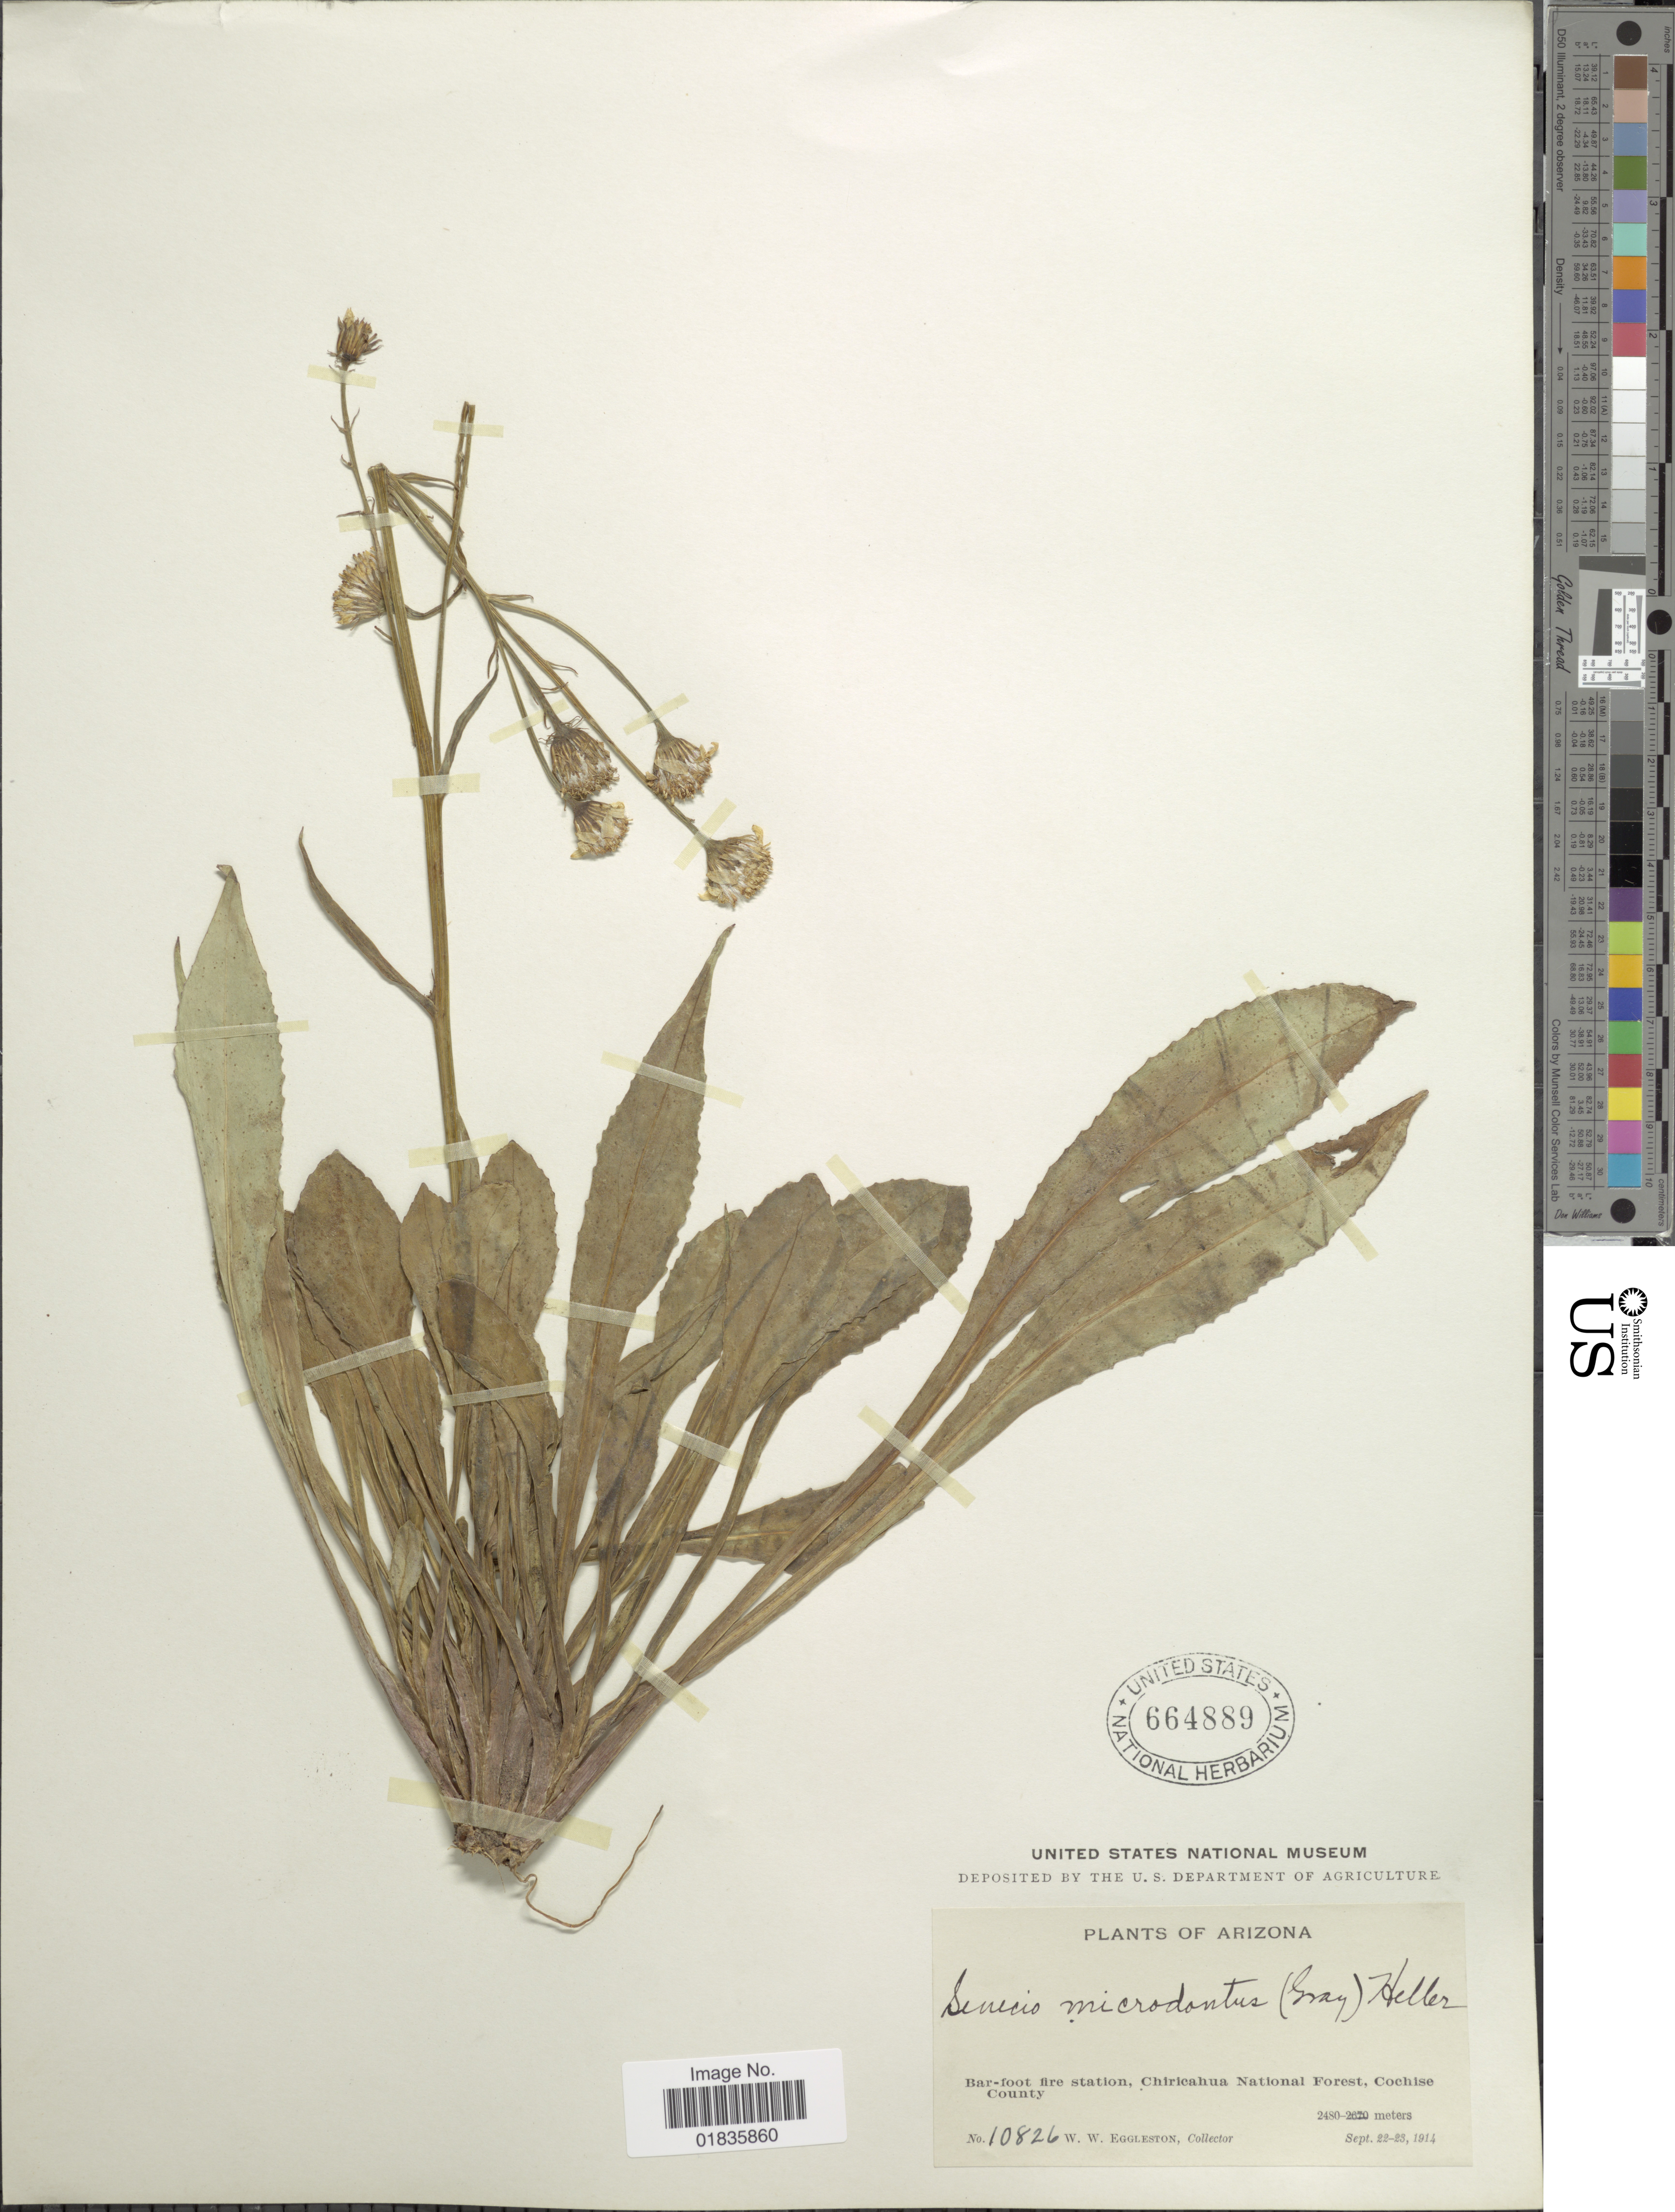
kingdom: Plantae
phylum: Tracheophyta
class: Magnoliopsida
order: Asterales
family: Asteraceae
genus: Senecio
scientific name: Senecio wootonii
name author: Greene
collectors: W. W. Eggleston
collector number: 10826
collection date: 1914-09-22/1914-09-23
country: United States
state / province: Arizona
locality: Bar-foor fire station, Chiricahua National Forest, Cochise County.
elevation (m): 2480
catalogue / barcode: US 664889